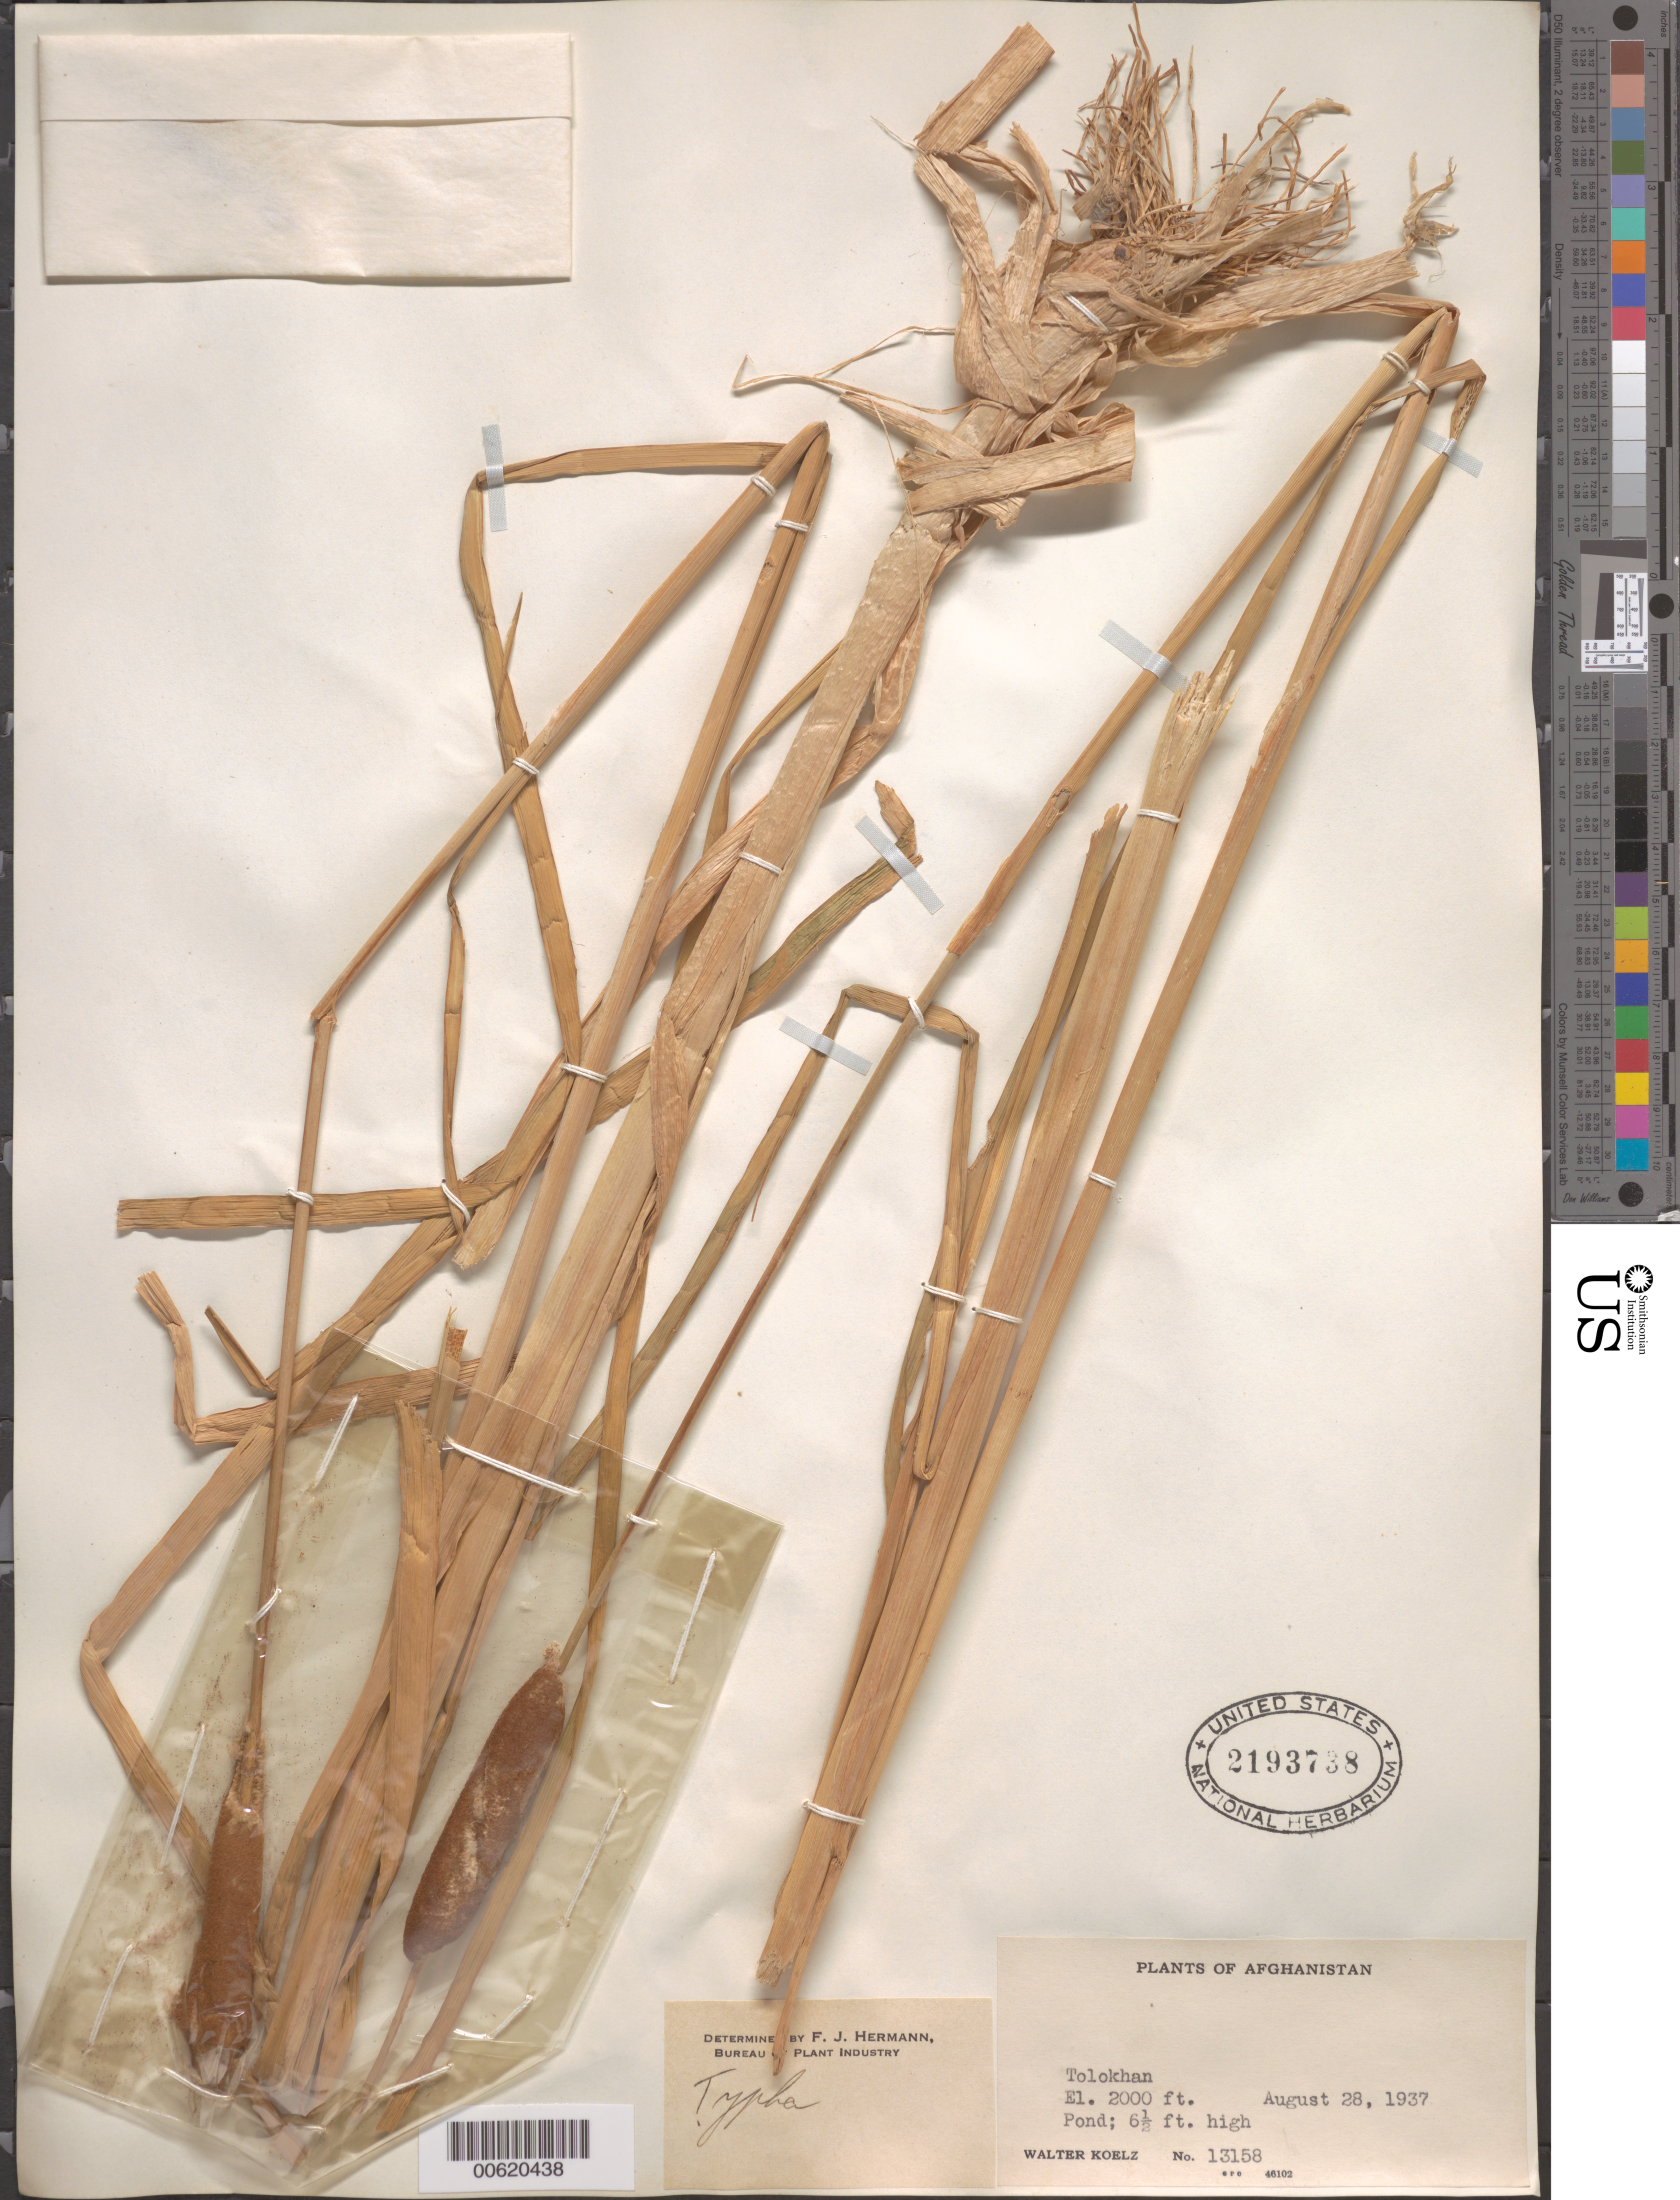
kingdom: Plantae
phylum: Tracheophyta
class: Liliopsida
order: Poales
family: Typhaceae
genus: Typha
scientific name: Typha sp.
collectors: W. N. Koelz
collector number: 13158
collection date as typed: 28 Aug 1937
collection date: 1937-08-28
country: Afghanistan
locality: Tolokhan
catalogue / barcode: US 2193738